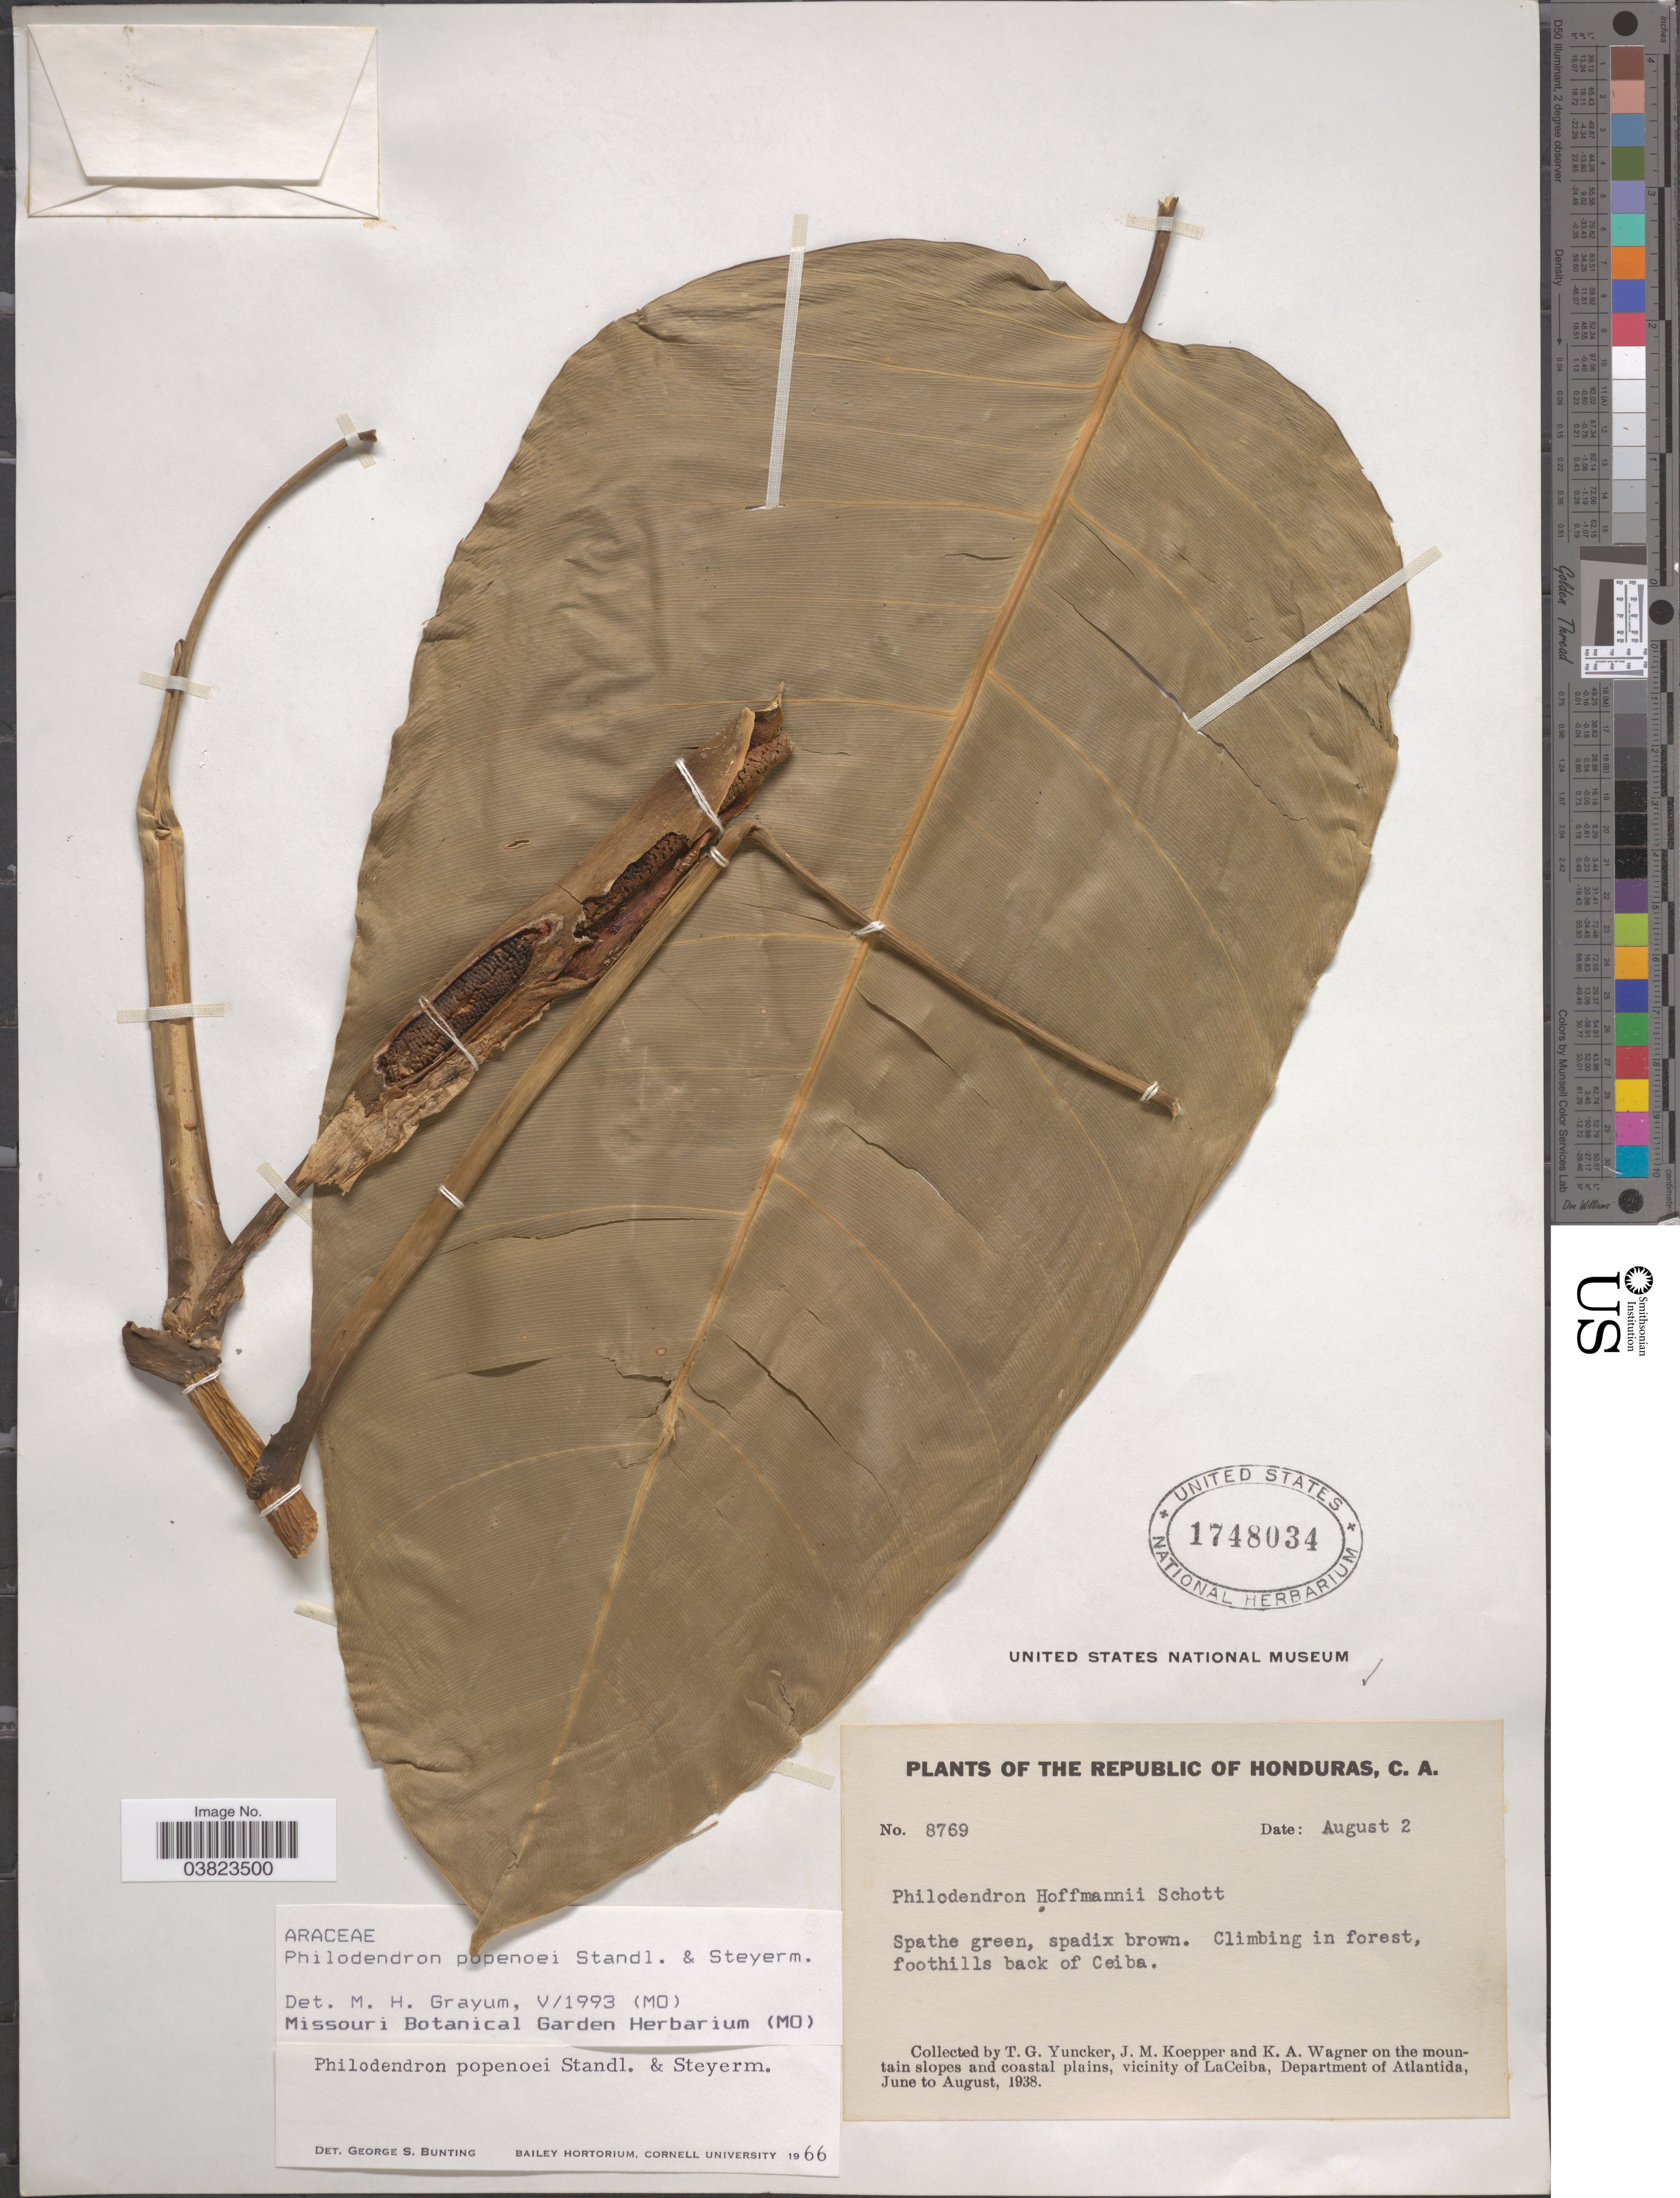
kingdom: Plantae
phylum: Tracheophyta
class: Liliopsida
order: Alismatales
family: Araceae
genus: Philodendron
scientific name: Philodendron popenoei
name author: Standl. & Steyerm. in Yunck.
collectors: T. G. Yuncker, J. M. Koepper & K. A. Wagner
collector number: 8769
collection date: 1938-08-02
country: Honduras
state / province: Atlantida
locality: On the mountain slopes and coastal plains, vicinity of LaCeiba, Department of Atlantida. Foothills back of Ceiba.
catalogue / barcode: US 1748034